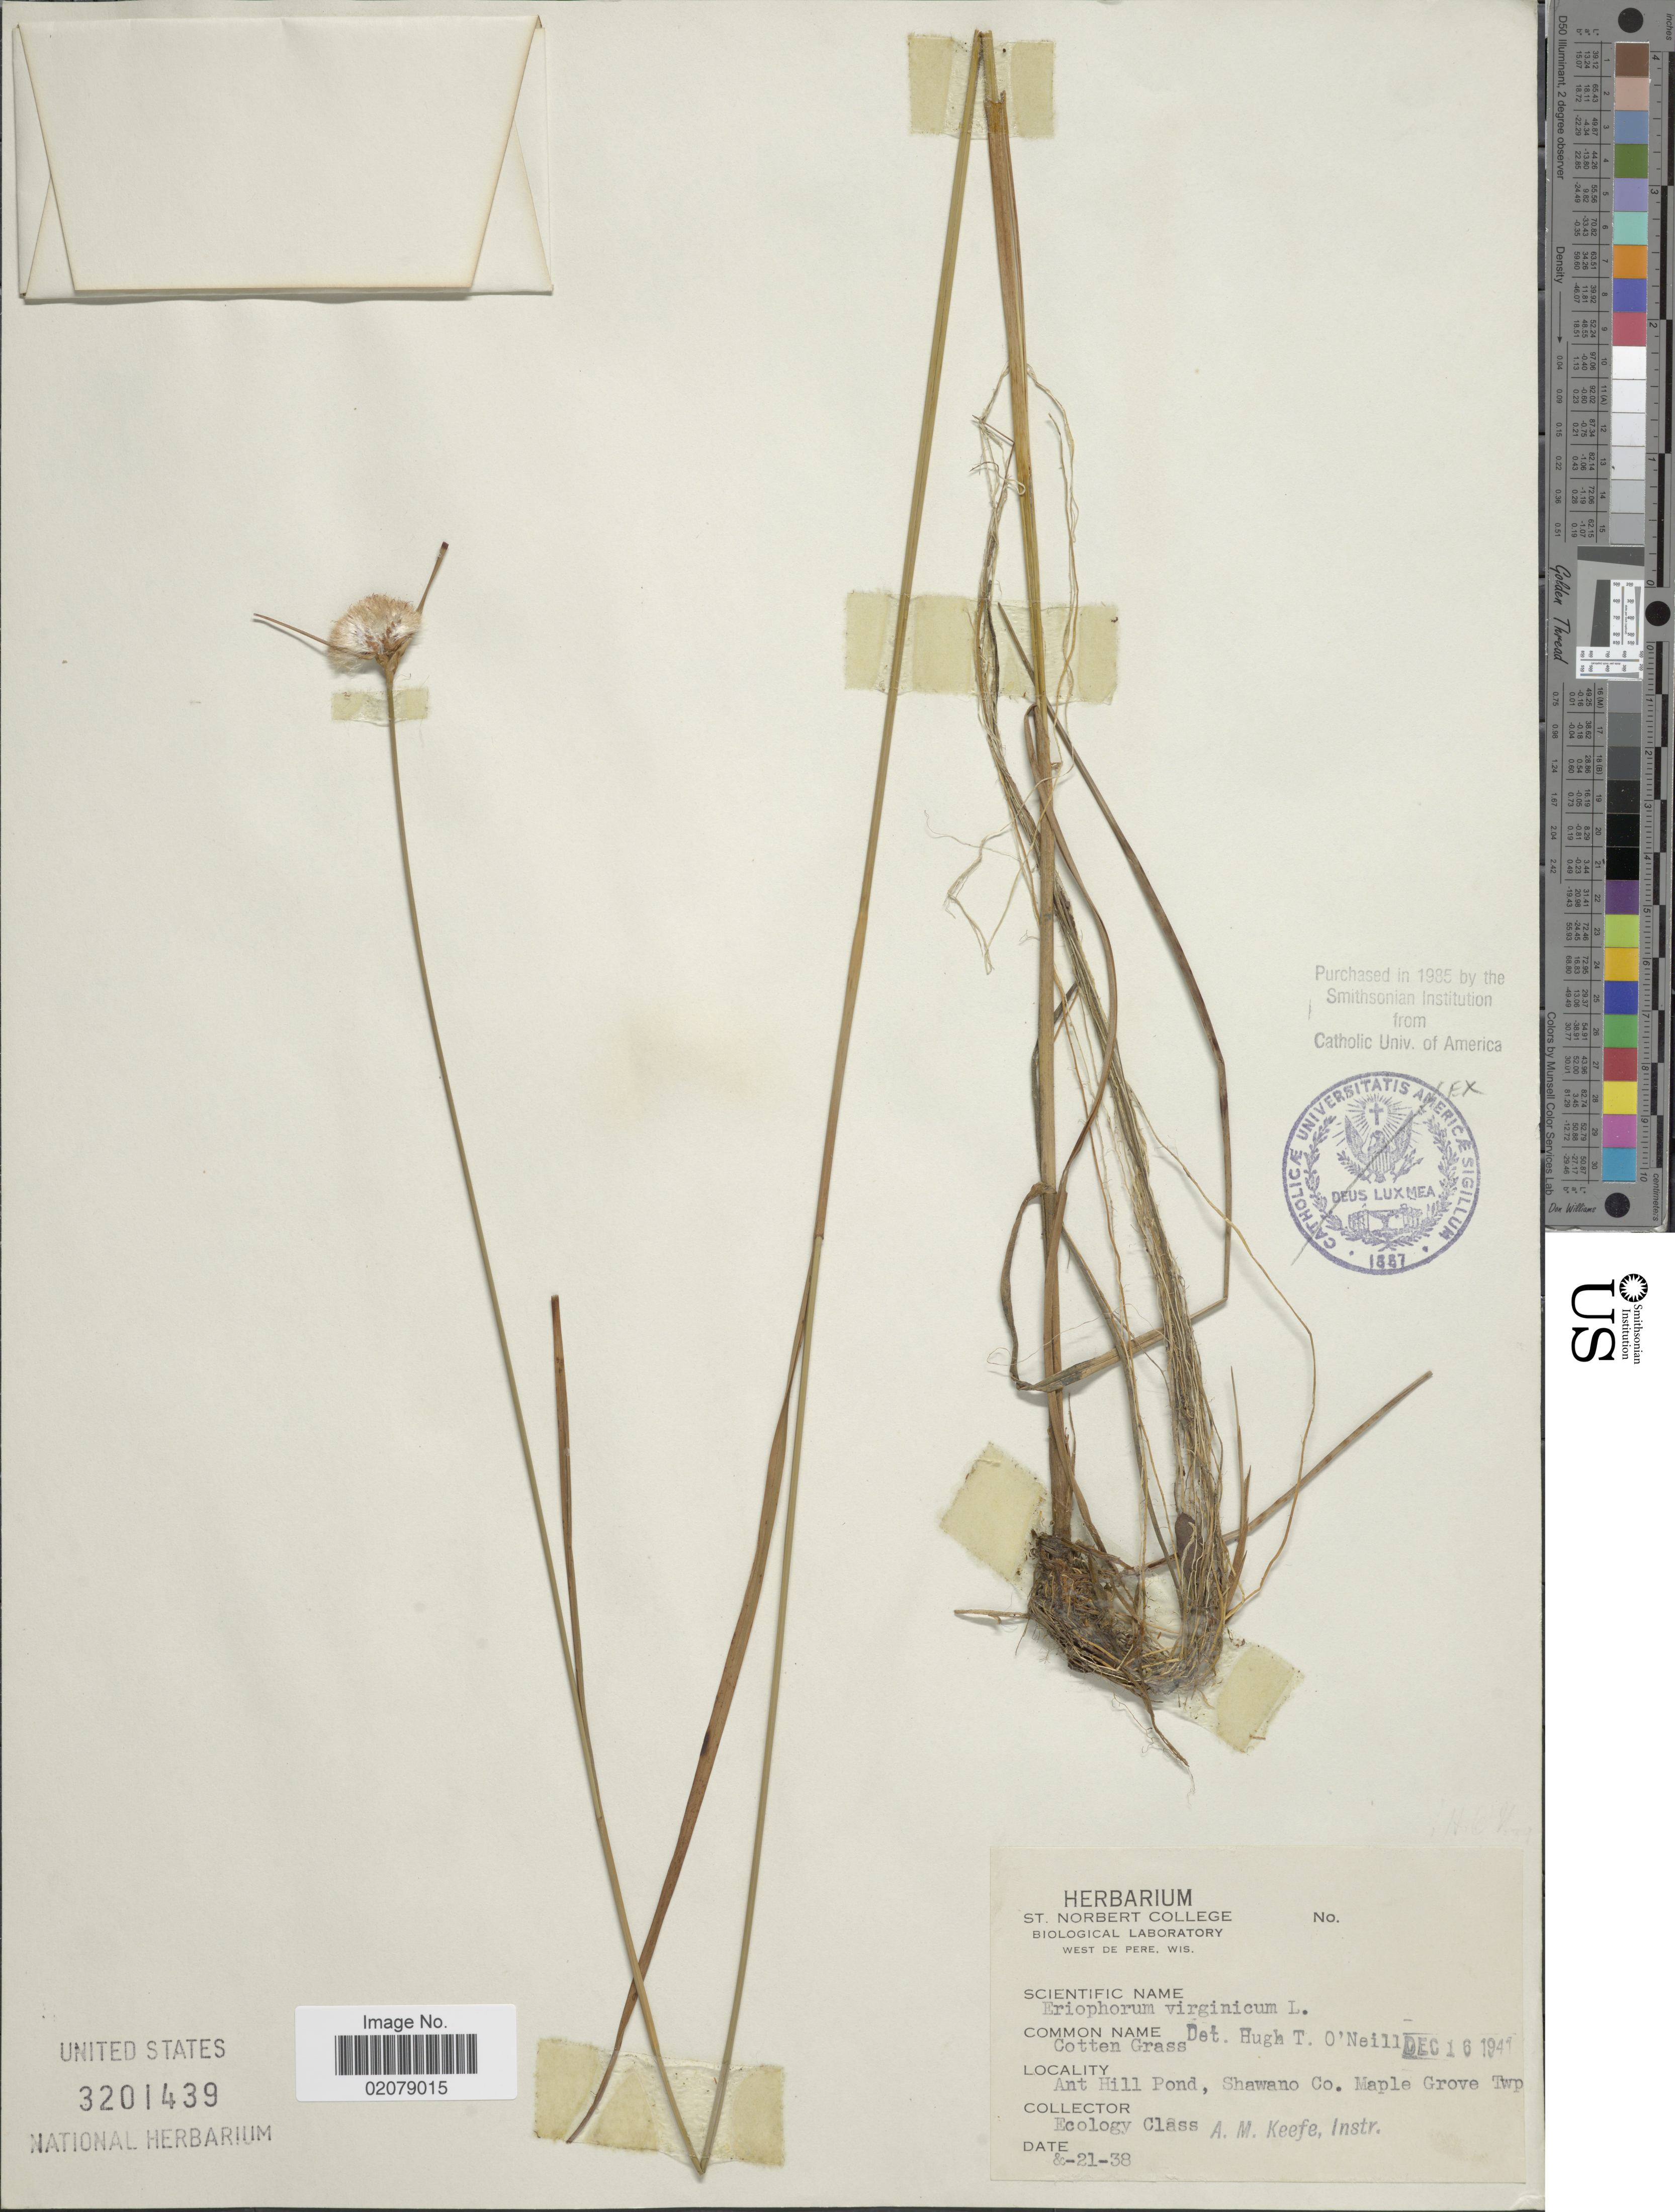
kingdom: Plantae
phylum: Tracheophyta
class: Liliopsida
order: Poales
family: Cyperaceae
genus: Eriophorum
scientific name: Eriophorum virginicum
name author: L.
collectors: Ecology class & A. Keefe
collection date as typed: Transcribed d/m/y: 21//38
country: United States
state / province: Wisconsin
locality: West de Pere, Wis., Ant Hill Pond, Shawano Co., Maple Grove Twp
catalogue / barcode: US 33201439